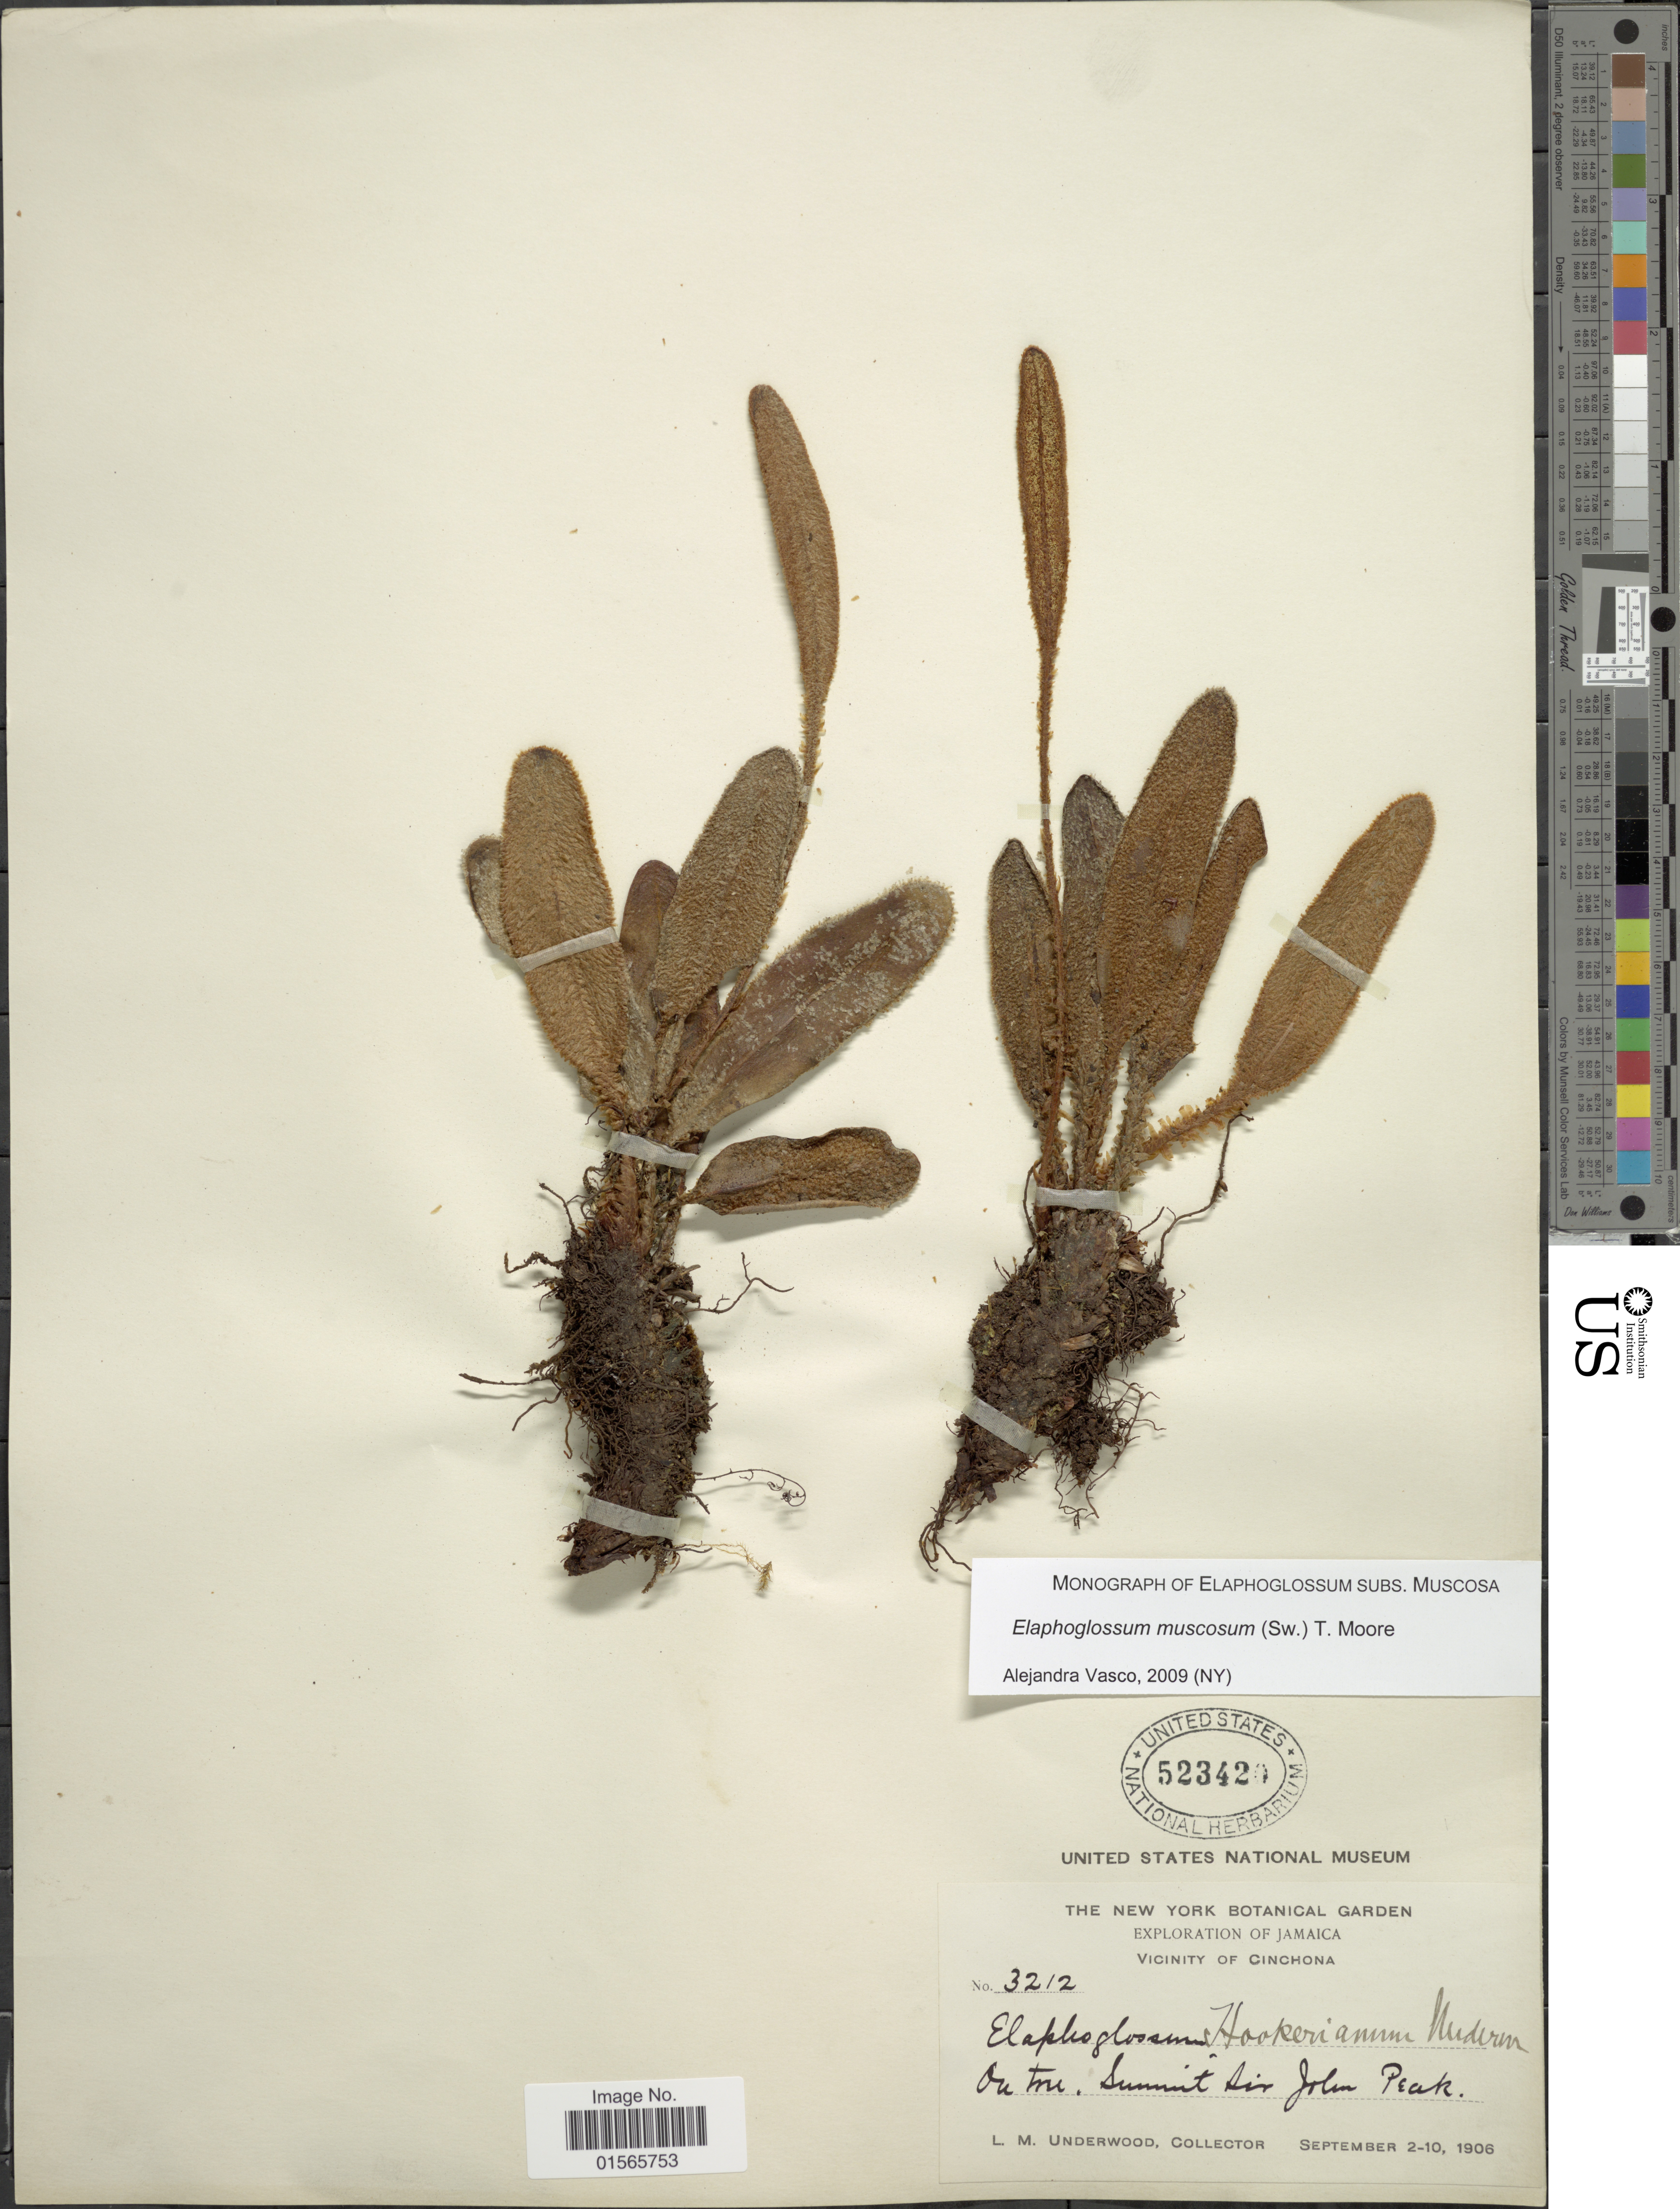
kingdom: Plantae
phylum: Tracheophyta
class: Polypodiopsida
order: Polypodiales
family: Dryopteridaceae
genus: Elaphoglossum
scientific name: Elaphoglossum muscosum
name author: (Sw.) T. Moore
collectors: L. M. Underwood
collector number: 3212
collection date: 1906-09-02/1906-09-10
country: Jamaica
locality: Vicinity of Cinchona, On tree summit Air John Peak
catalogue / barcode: US 523420